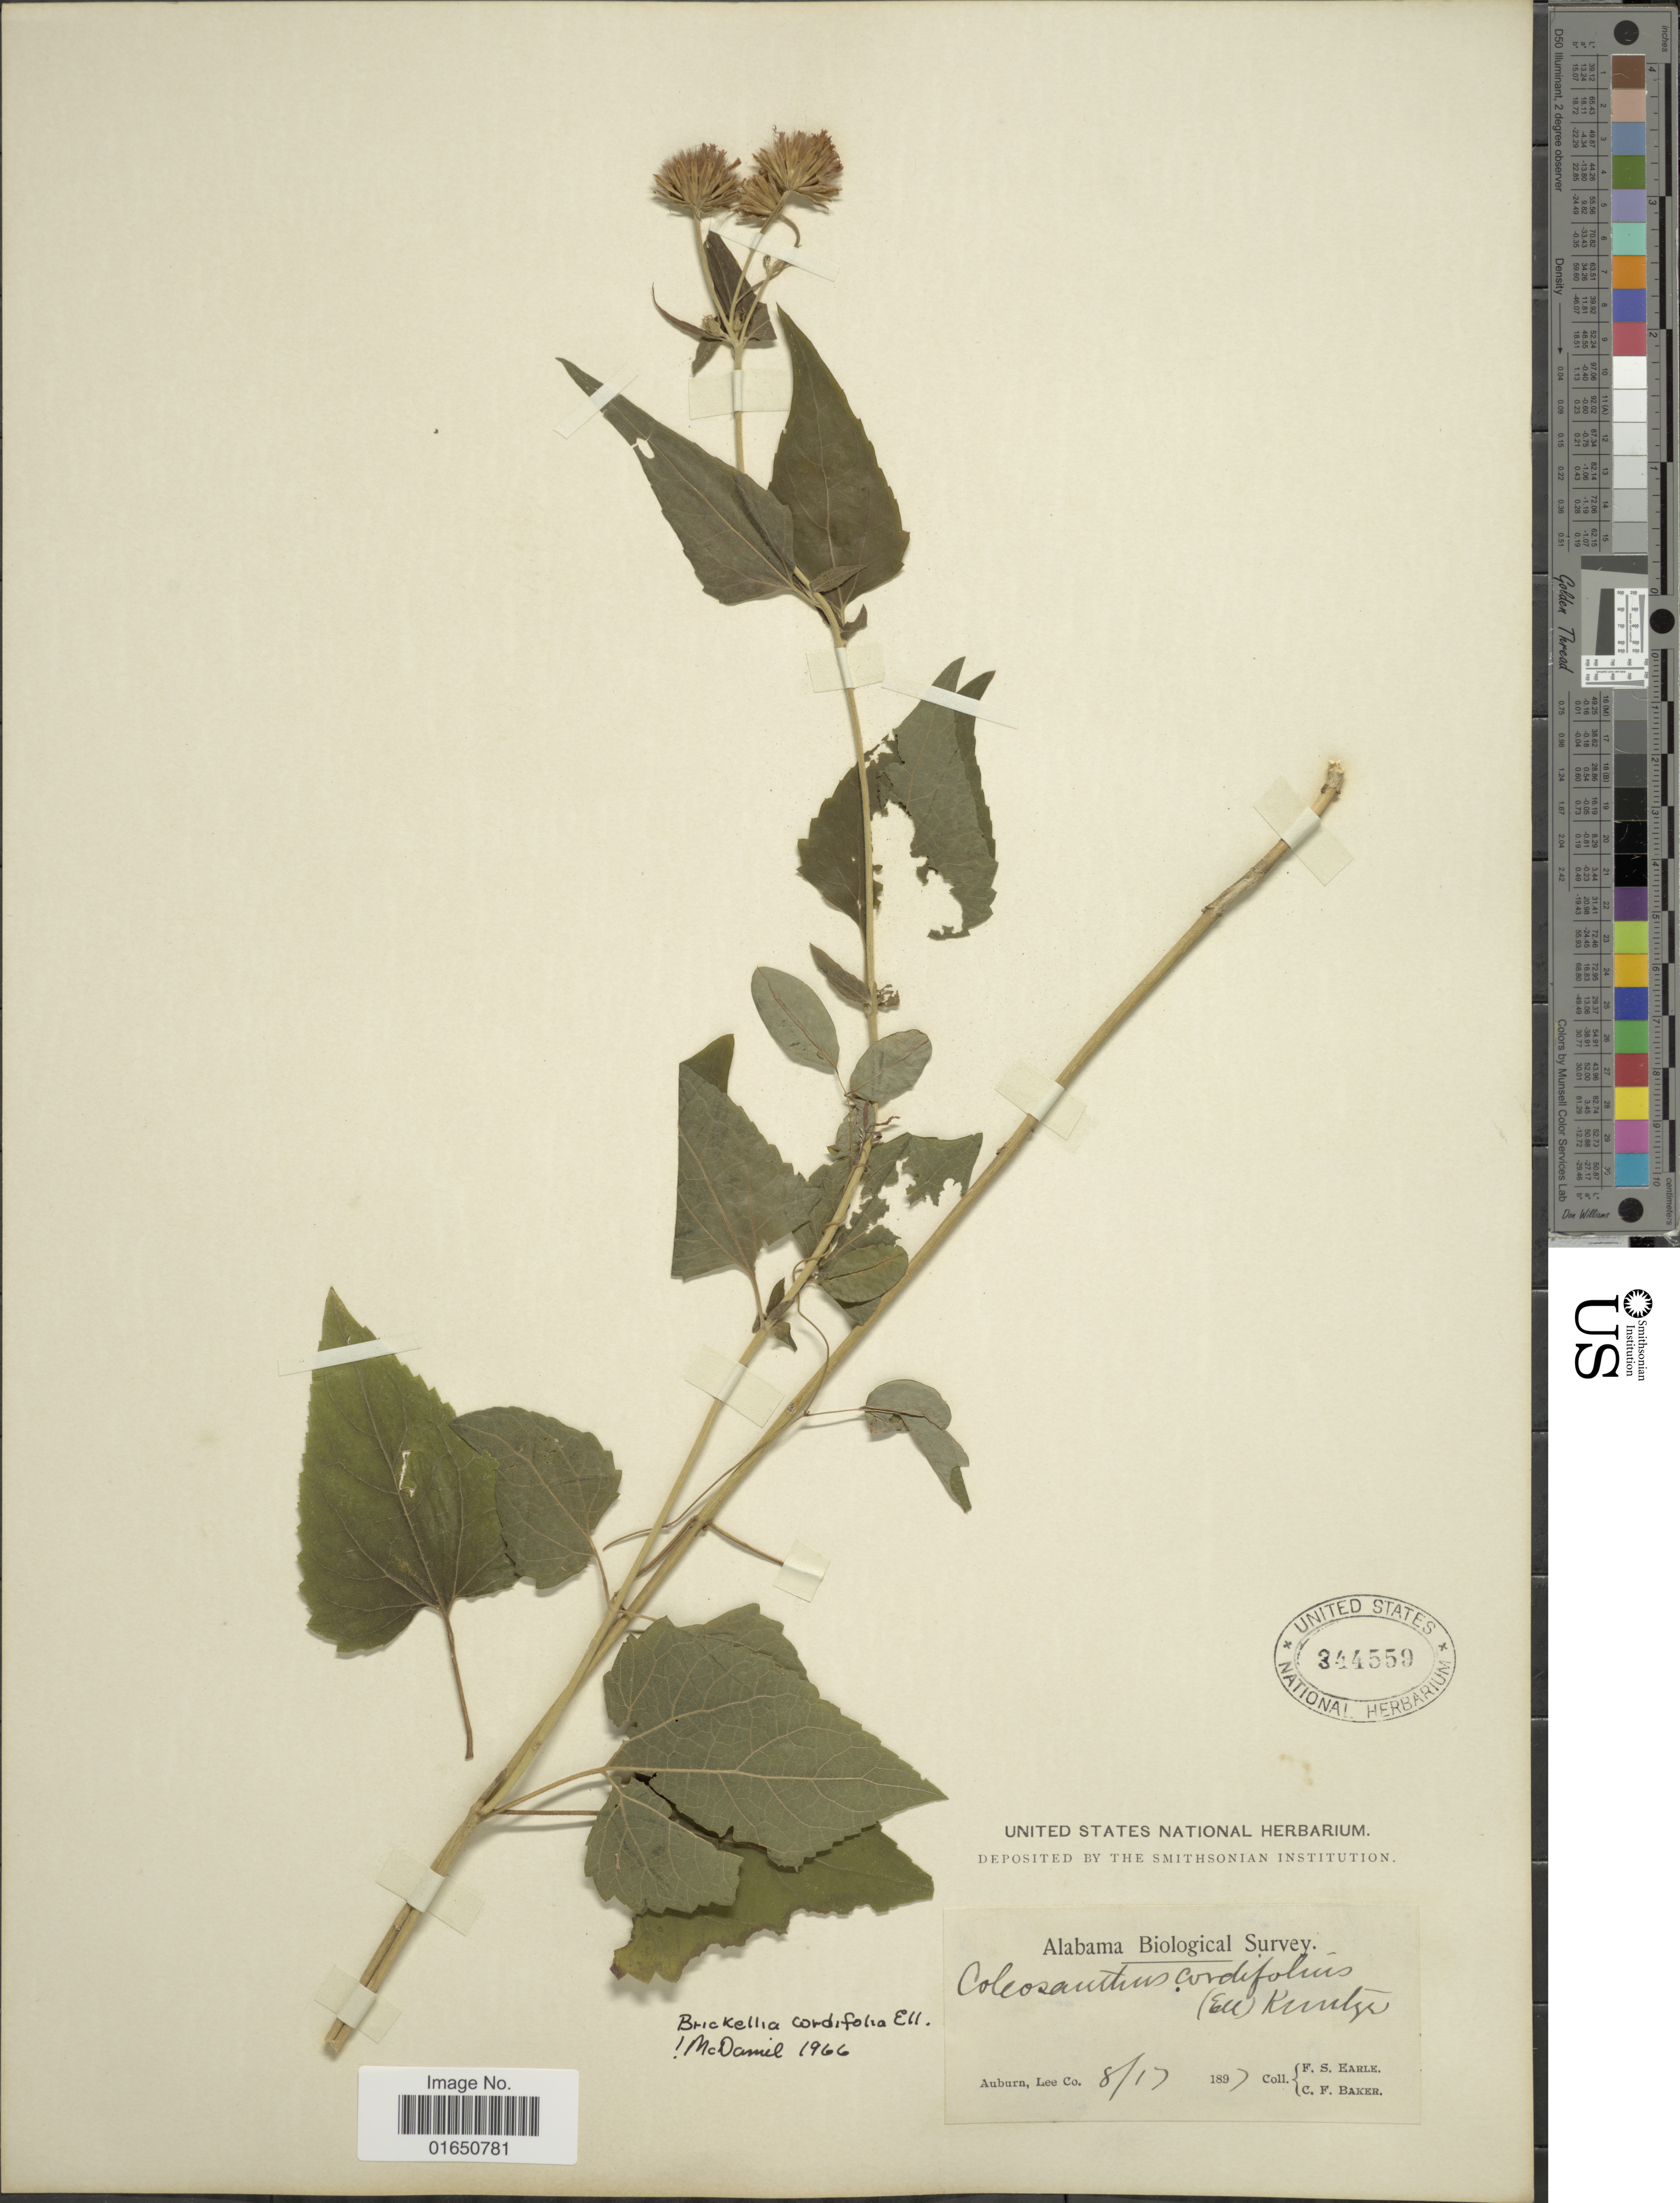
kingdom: Plantae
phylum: Tracheophyta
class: Magnoliopsida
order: Asterales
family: Asteraceae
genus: Brickellia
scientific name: Brickellia coridifolia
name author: (DC.) B.L. Rob.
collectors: F. S. Earle & C. F. Baker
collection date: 1897-08-17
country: United States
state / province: Alabama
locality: Auburn, Lee Co.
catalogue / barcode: US 344559